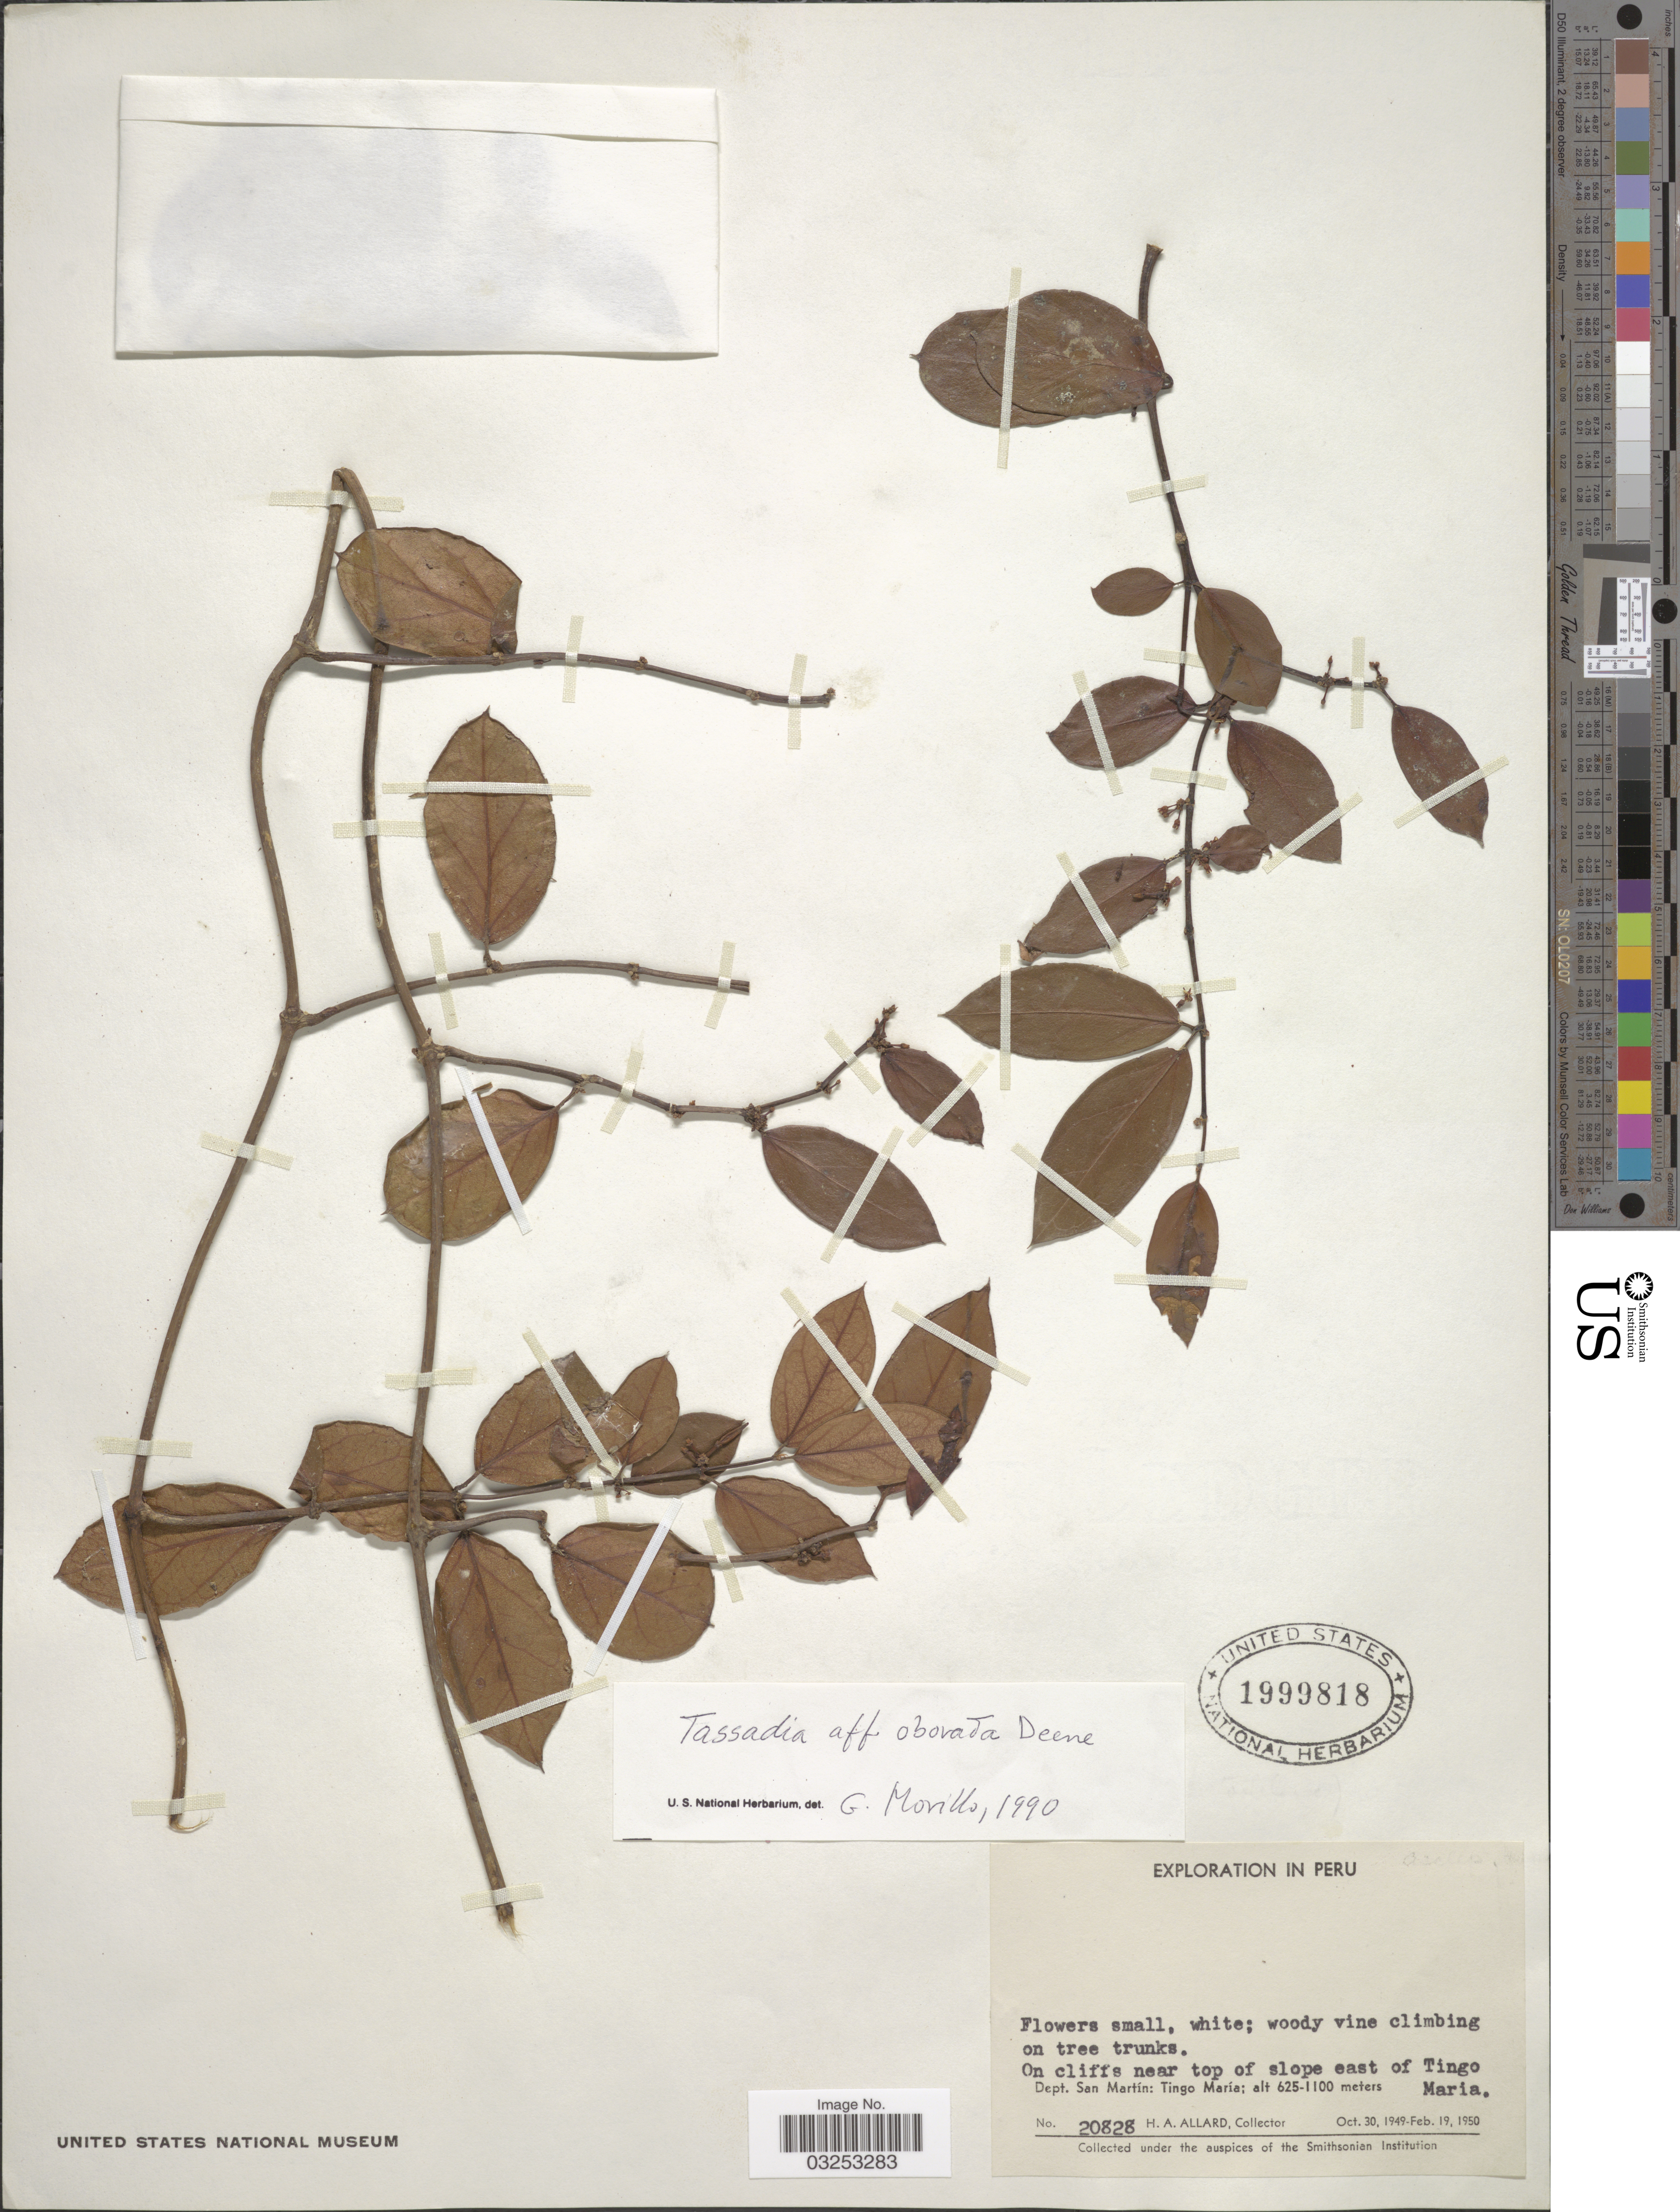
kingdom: Plantae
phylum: Tracheophyta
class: Magnoliopsida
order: Gentianales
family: Apocynaceae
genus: Tassadia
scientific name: Tassadia obovata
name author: Decne.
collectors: H. A. Allard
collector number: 20828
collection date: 1949-10-30/1950-02-19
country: Peru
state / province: San Martín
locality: On cliffs near top of slope east of Tingo Maria. Dept. San Martin: Tingo María.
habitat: on cliffs near top of slope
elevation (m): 625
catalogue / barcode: US 1999818